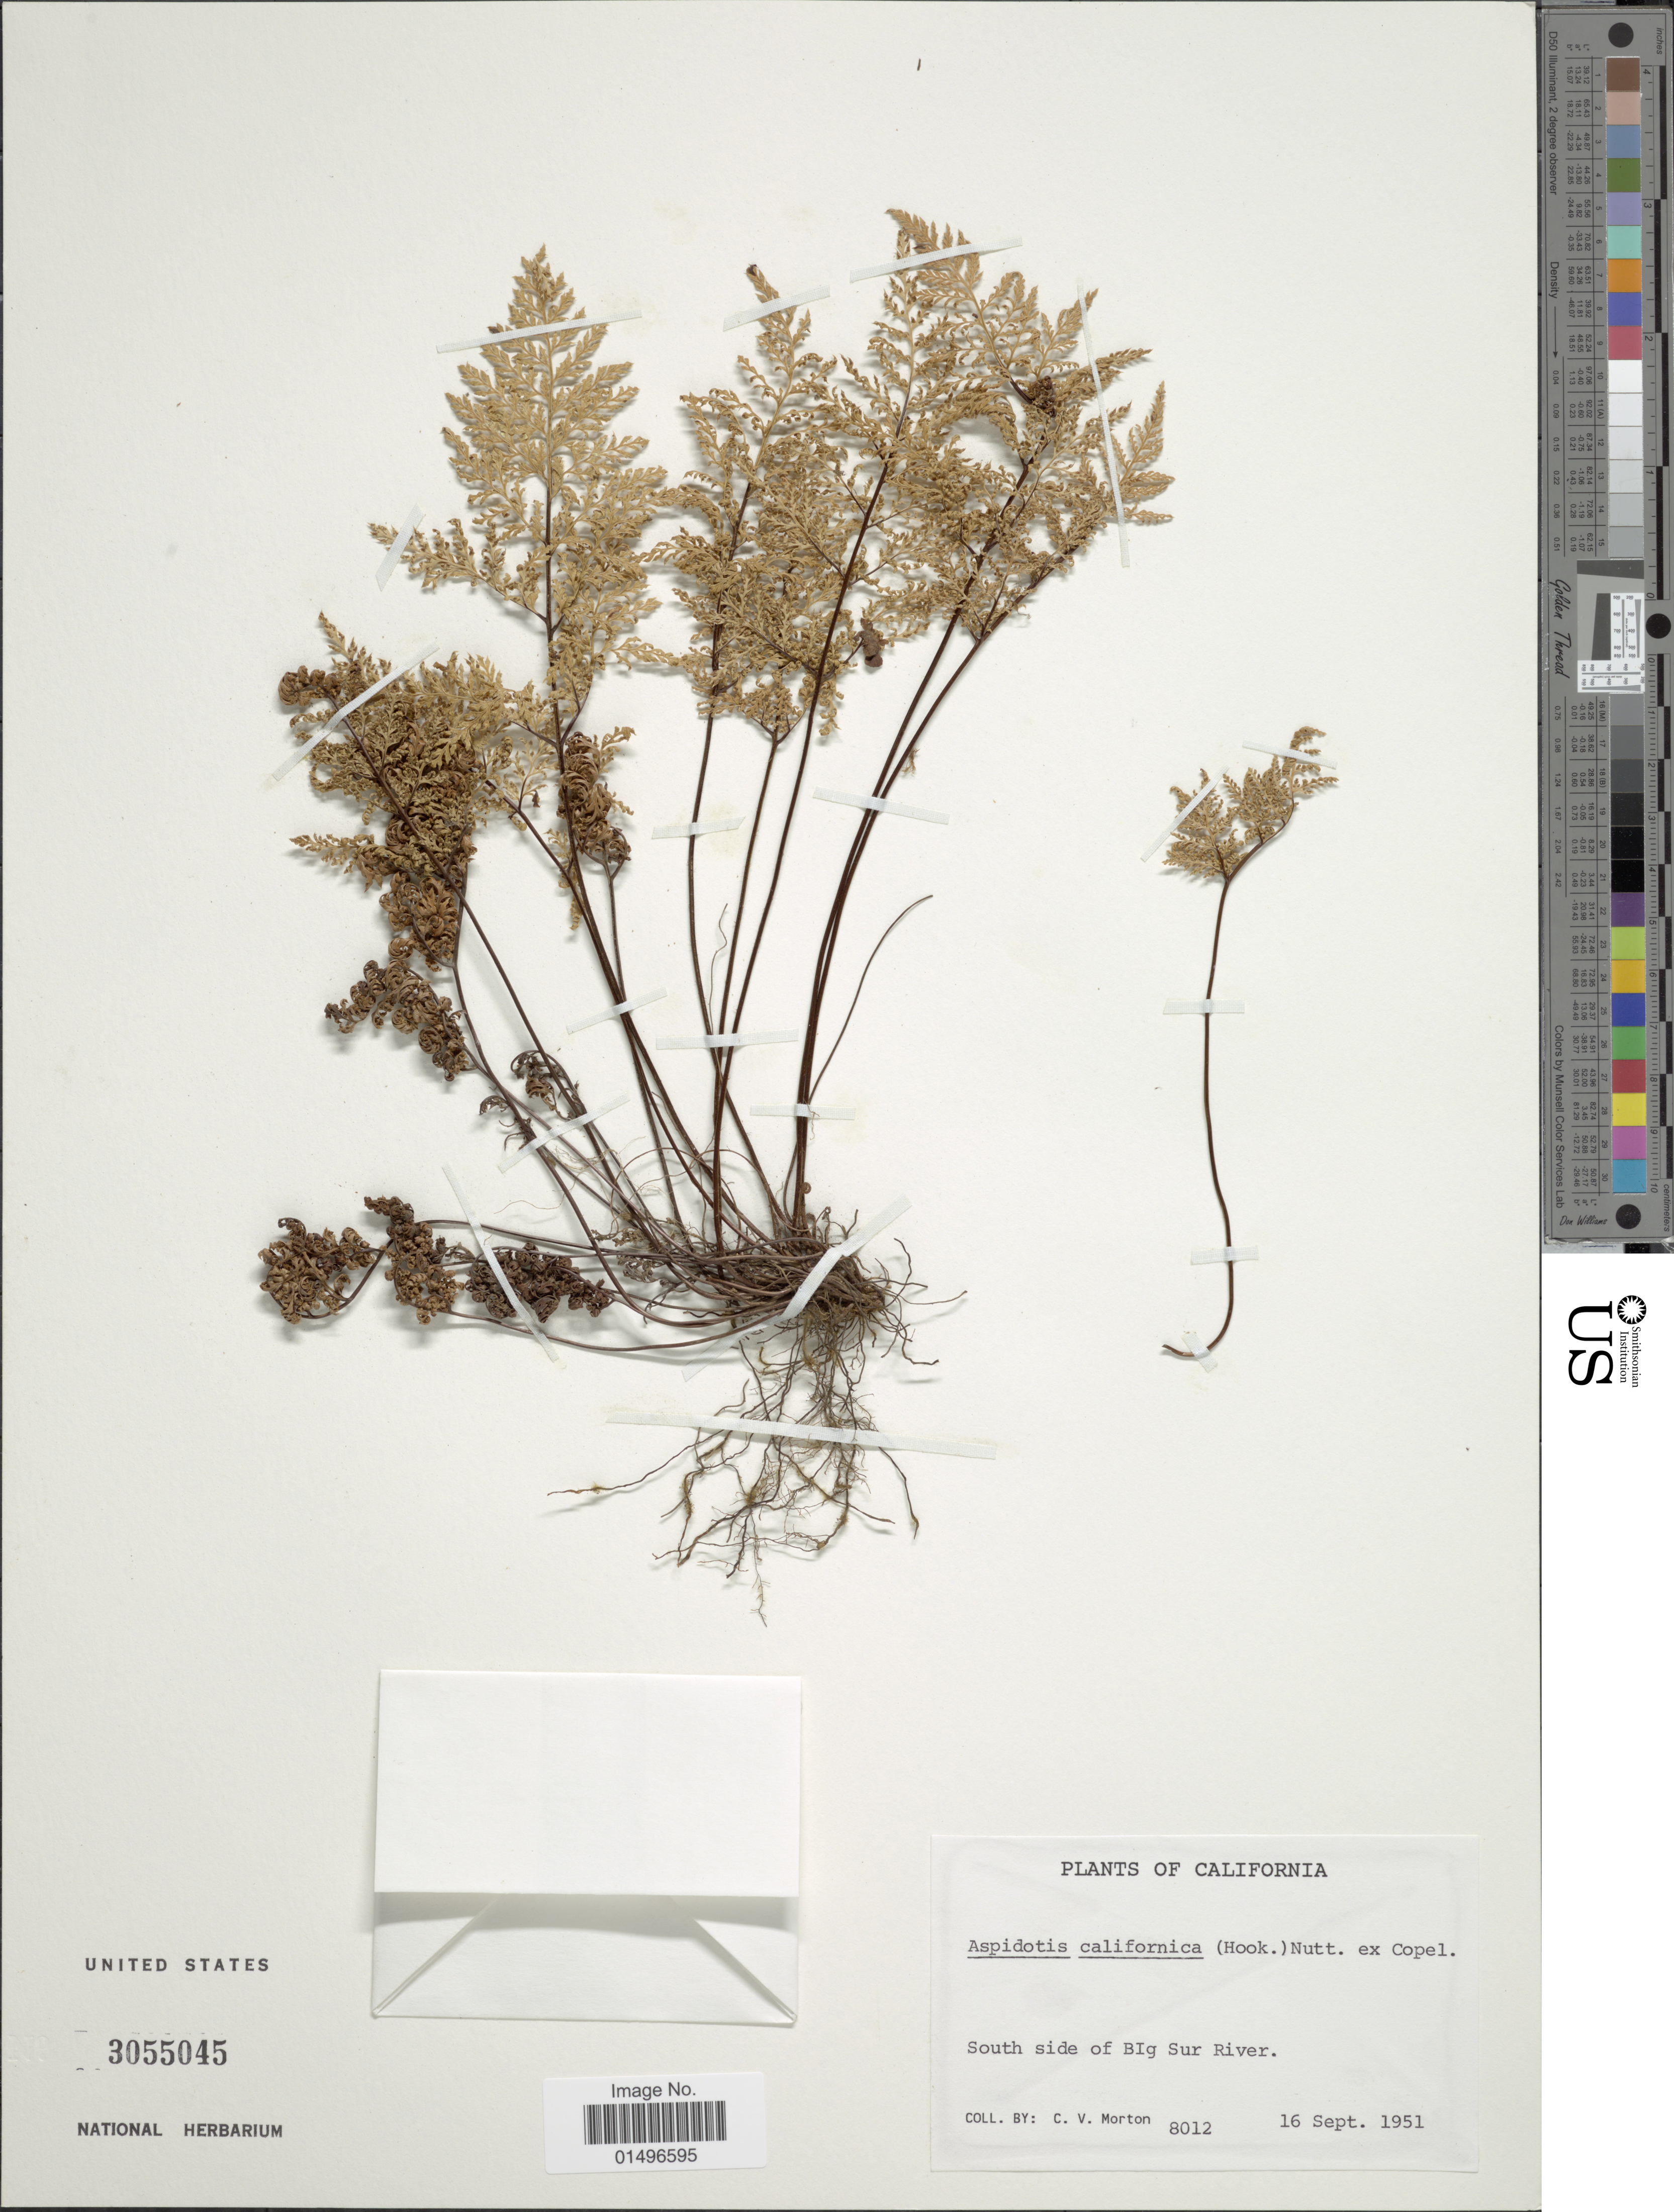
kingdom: Plantae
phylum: Tracheophyta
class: Polypodiopsida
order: Polypodiales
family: Pteridaceae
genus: Aspidotis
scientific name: Aspidotis californica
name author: (Hook.) Nutt. ex Copel.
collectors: C. V. Morton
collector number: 8012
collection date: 1951-09-16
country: United States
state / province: California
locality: California, South Side of Big Sur River.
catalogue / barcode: US 3055045